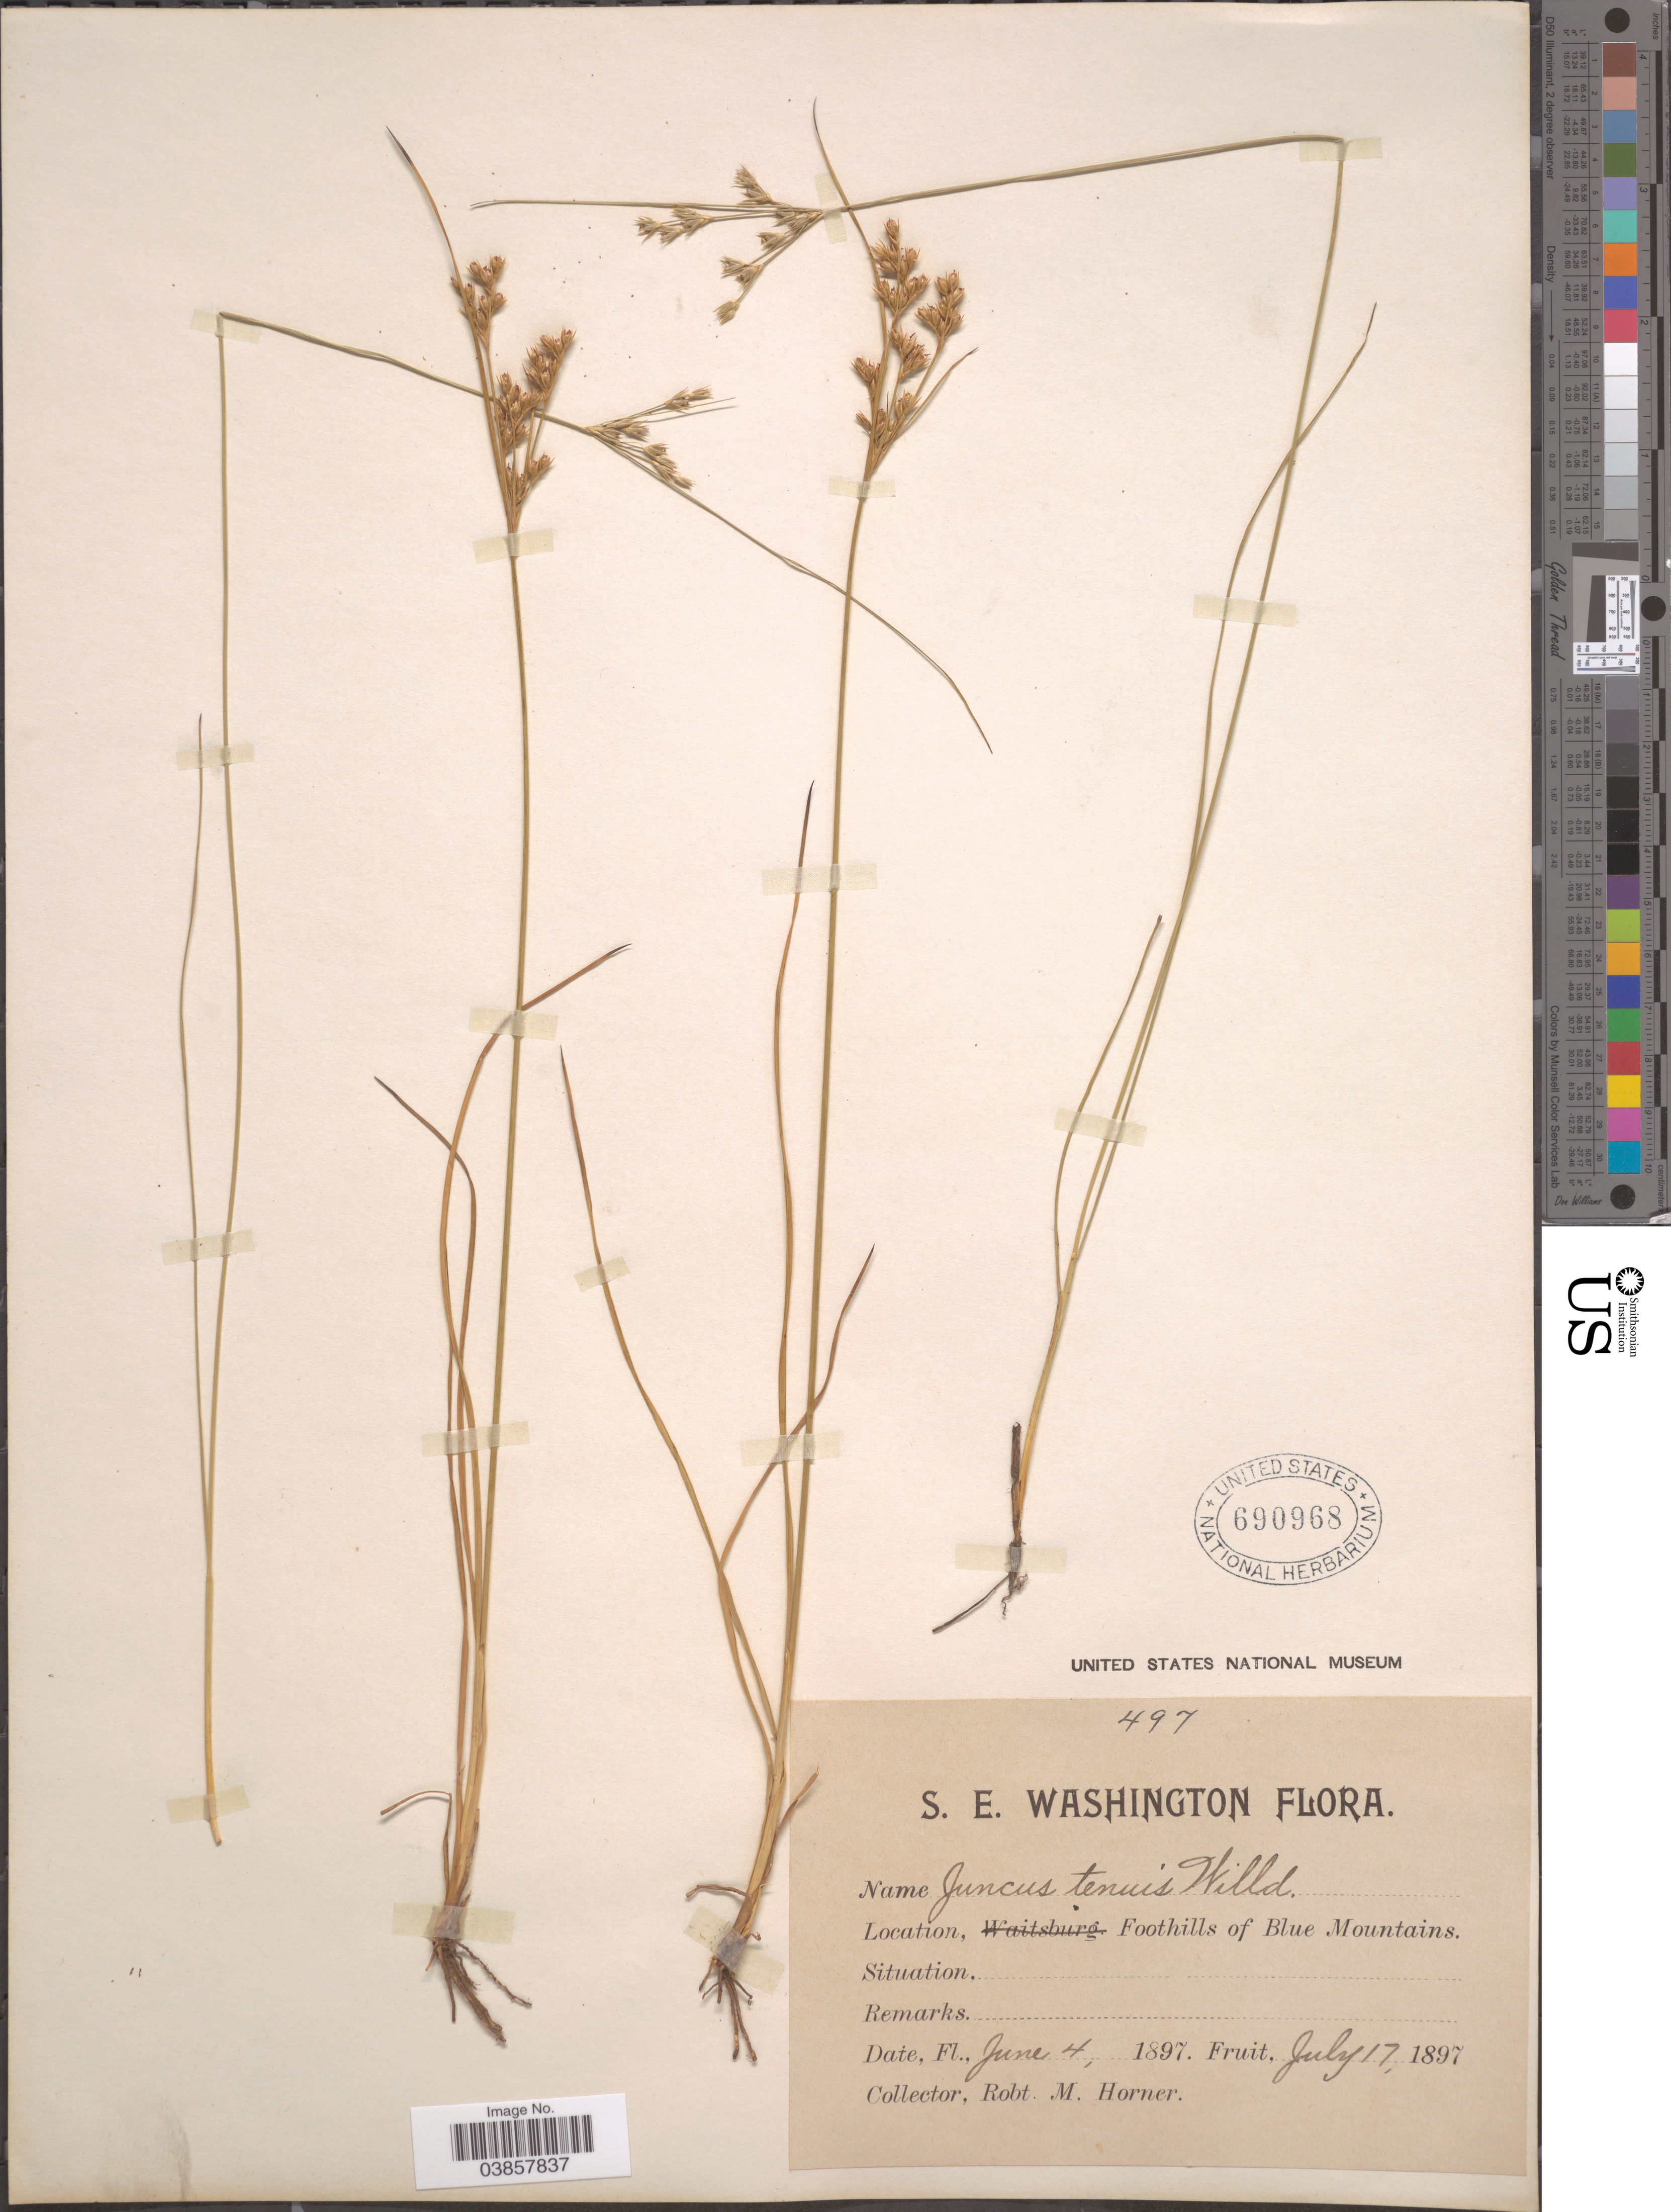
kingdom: Plantae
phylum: Tracheophyta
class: Liliopsida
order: Poales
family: Juncaceae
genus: Juncus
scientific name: Juncus tenuis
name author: Willd.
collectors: R. Horner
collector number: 497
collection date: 1897-06-04/1897-07-17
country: United States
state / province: Washington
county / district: Clallam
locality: S.E. Washington. Foothills of Blue Mountains.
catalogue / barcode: US 690968